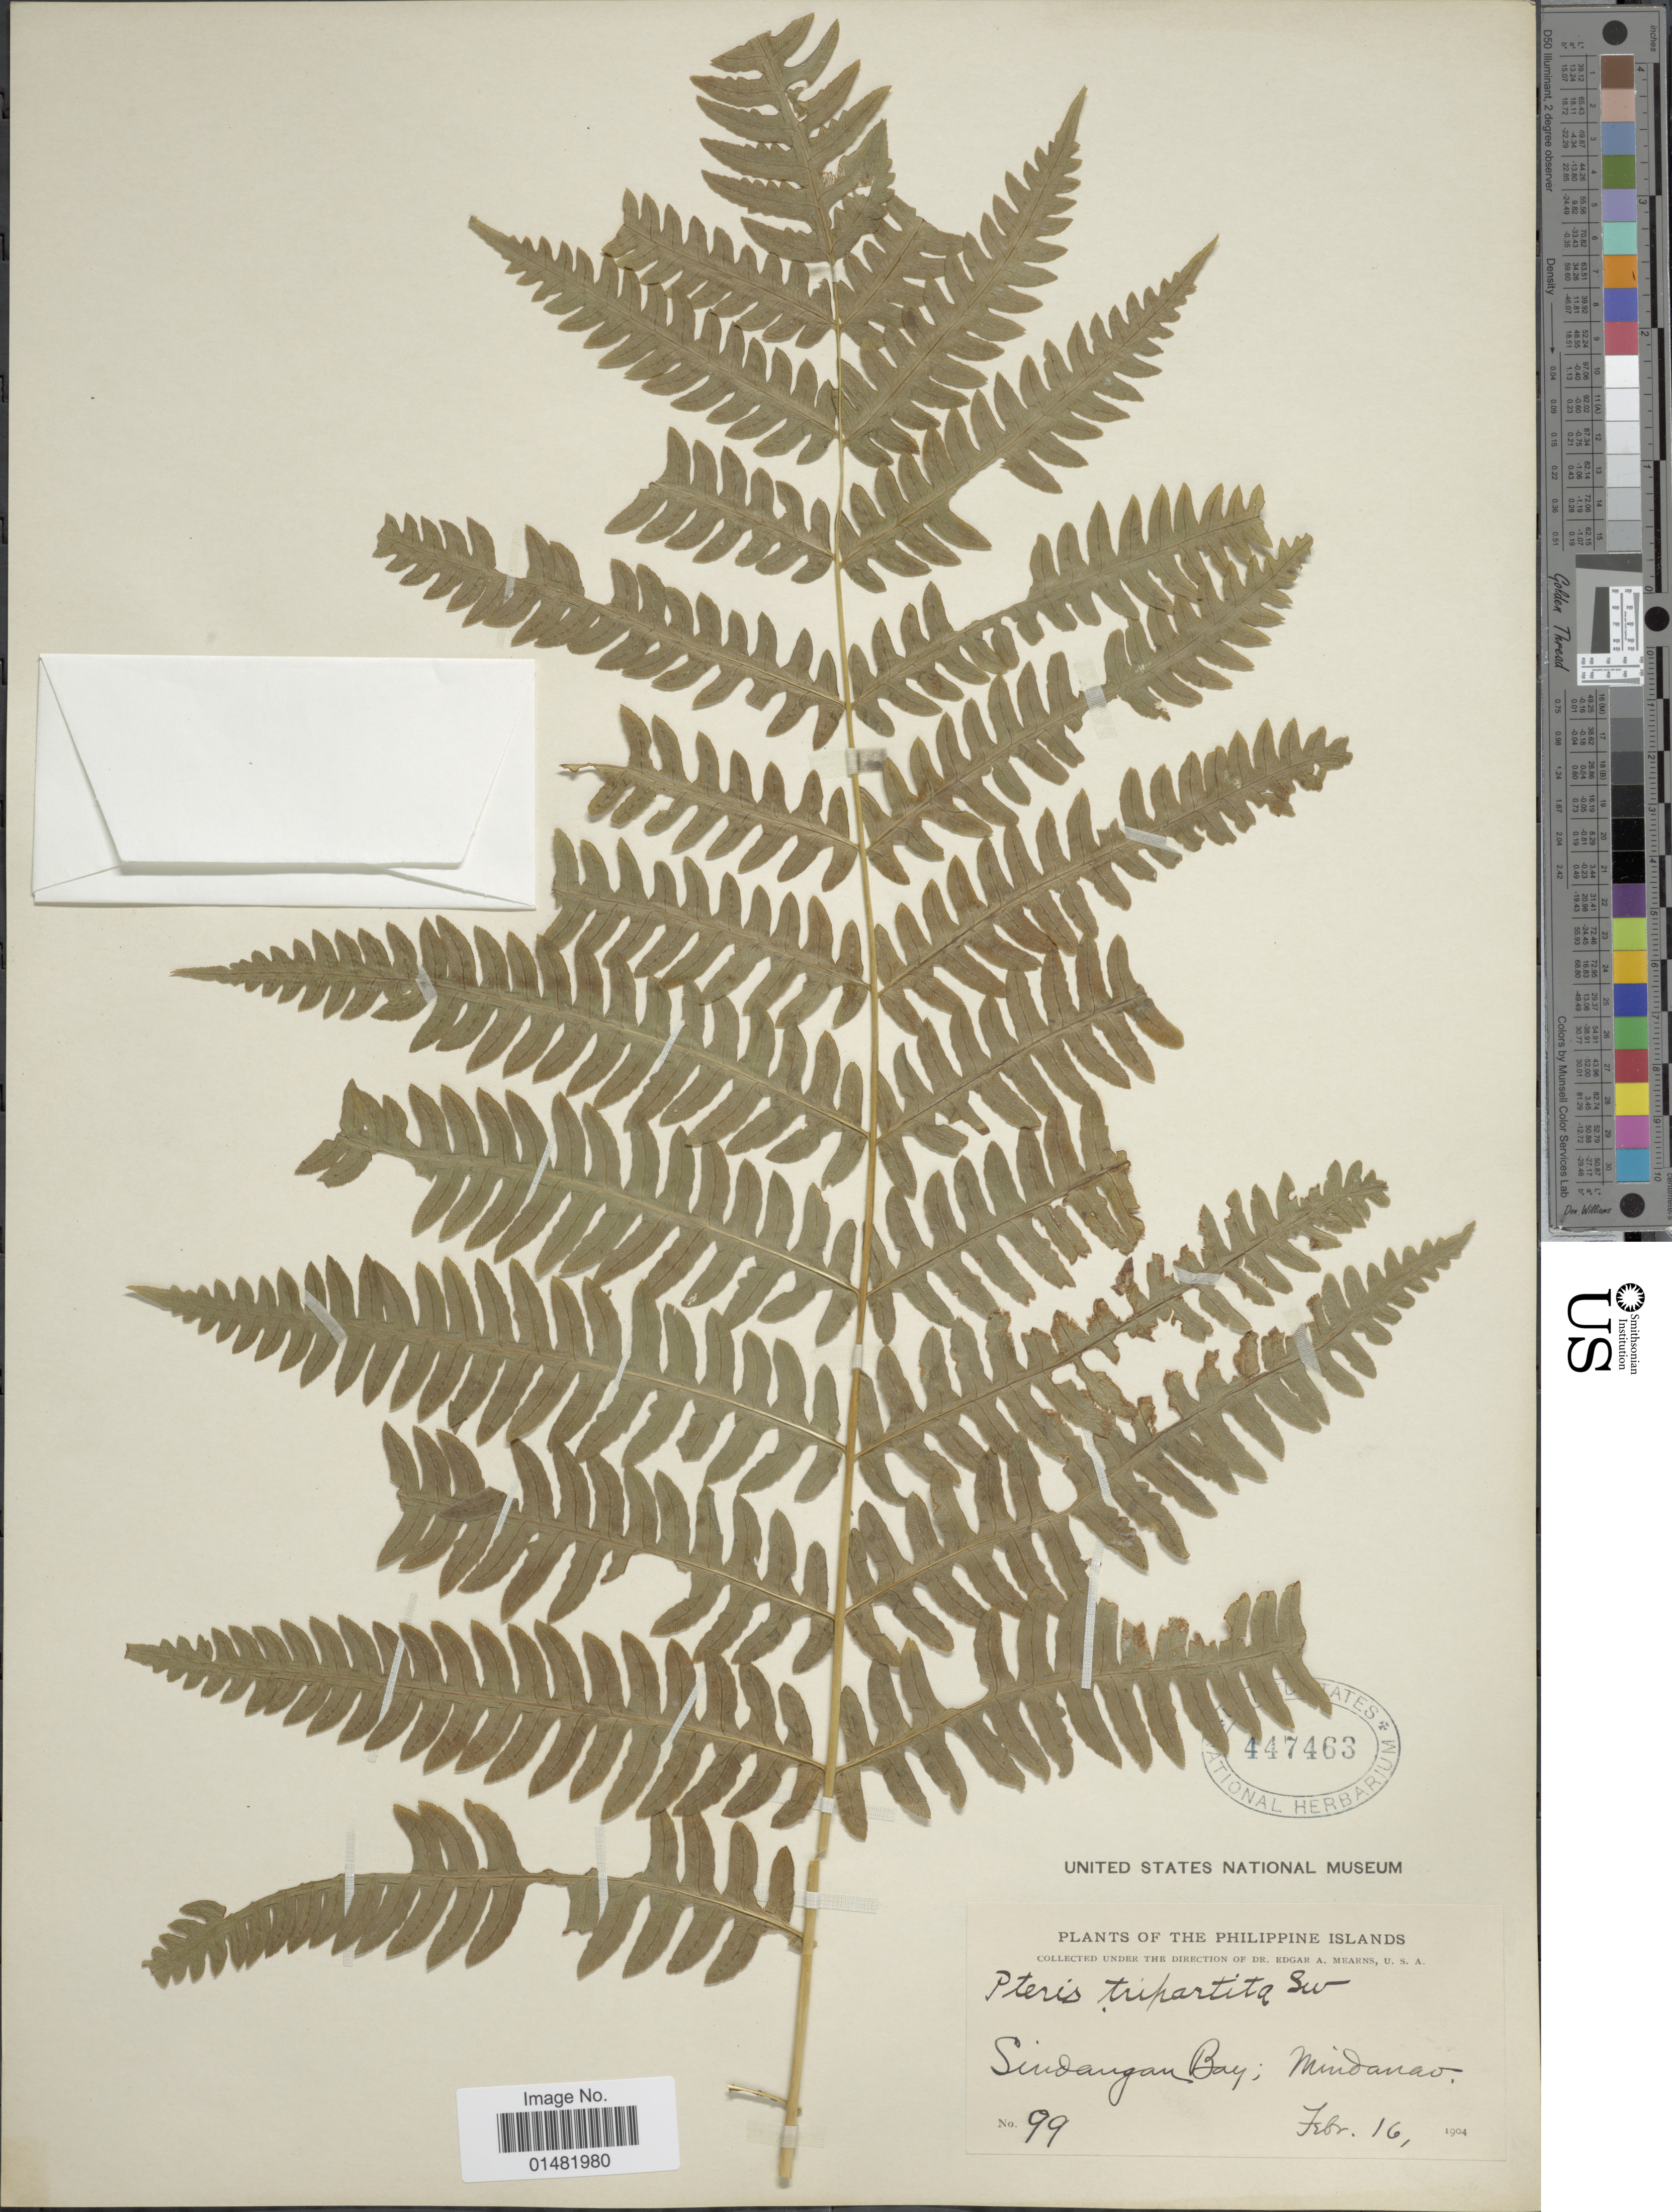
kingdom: Plantae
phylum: Tracheophyta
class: Polypodiopsida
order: Polypodiales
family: Pteridaceae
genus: Pteris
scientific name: Pteris tripartita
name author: Sw.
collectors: E. A. Mearns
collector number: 99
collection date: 1904-02-16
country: Philippines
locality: Philippine Islands, Sindangan Bay: Mindanao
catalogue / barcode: US 447463